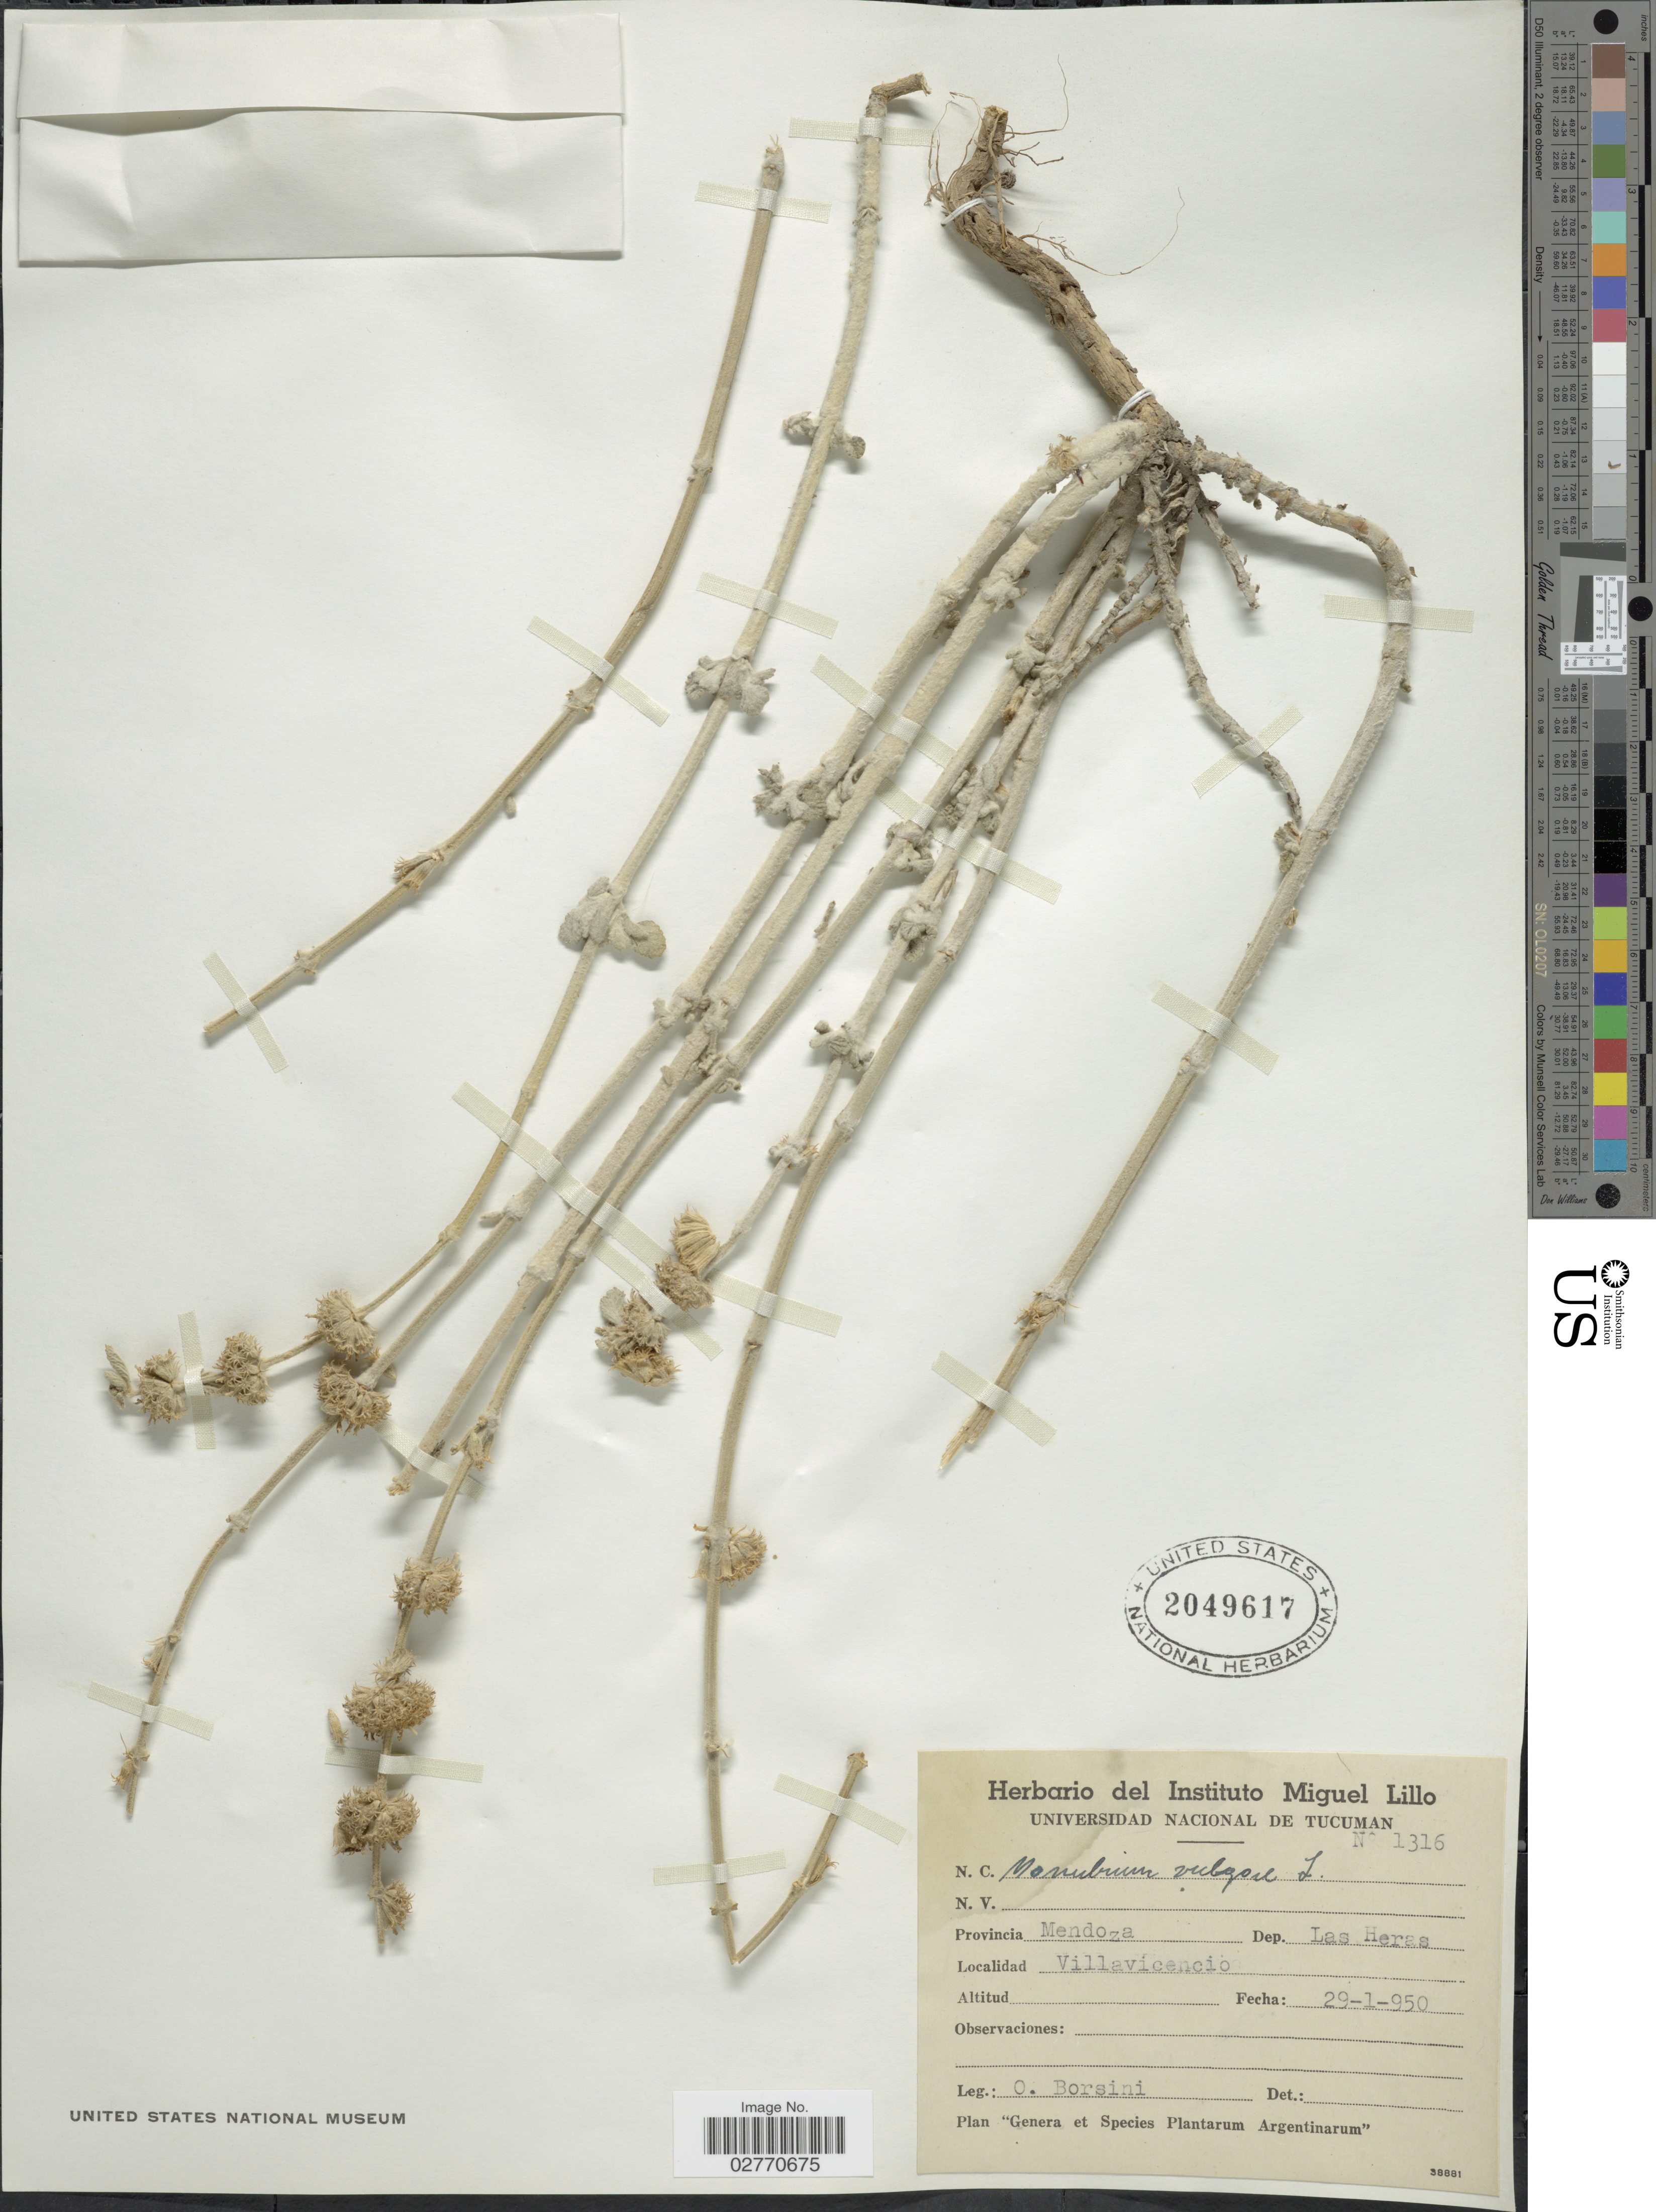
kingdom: Plantae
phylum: Tracheophyta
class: Magnoliopsida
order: Lamiales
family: Lamiaceae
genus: Marrubium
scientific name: Marrubium vulgare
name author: L.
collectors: O. H. Borsini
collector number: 1316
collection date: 1950-01-29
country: Argentina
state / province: Mendoza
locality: Dep. Las Heras, Villavicencio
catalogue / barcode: US 2049617